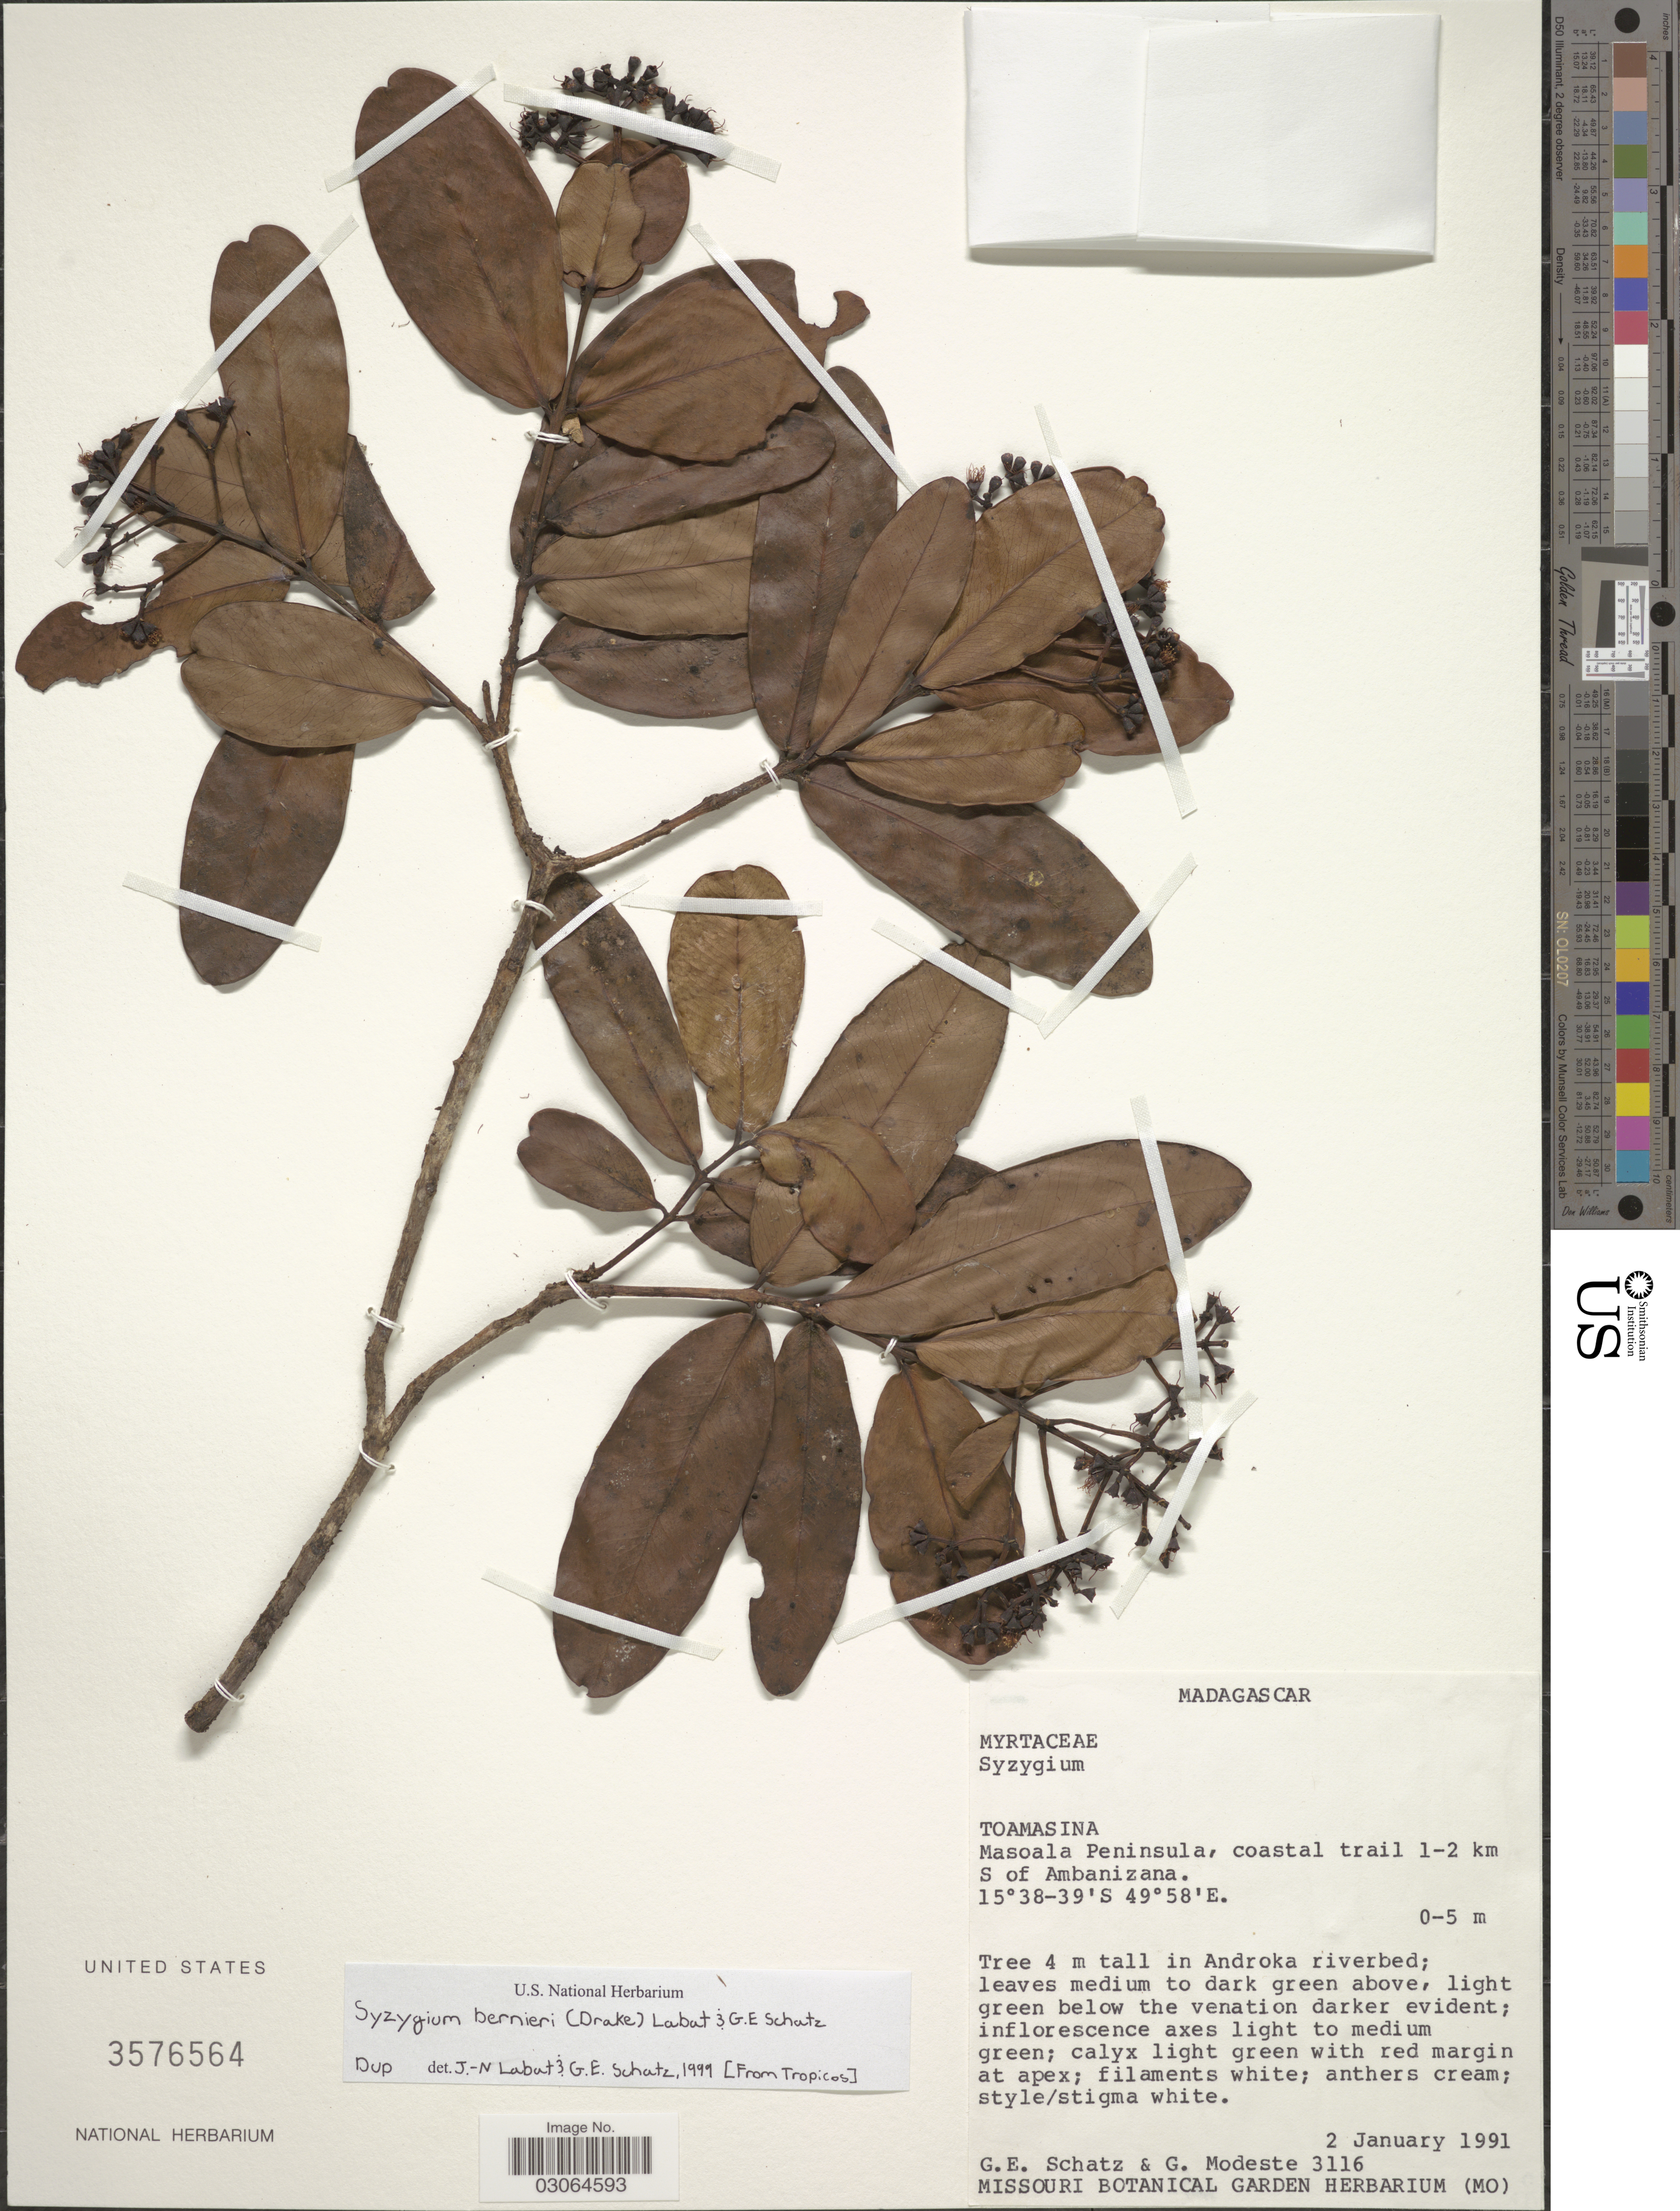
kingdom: Plantae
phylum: Tracheophyta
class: Magnoliopsida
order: Myrtales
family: Myrtaceae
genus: Syzygium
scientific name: Syzygium bernieri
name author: (Baill. ex Drake) Labat & G.E. Schatz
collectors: G. Schatz & G. Modeste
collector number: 3116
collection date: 1991-01-02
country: Madagascar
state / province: Analanjirofo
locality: Masoala Peninsula, coastal trail 1-2 km S of Ambanizana.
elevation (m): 0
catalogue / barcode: US 3576564